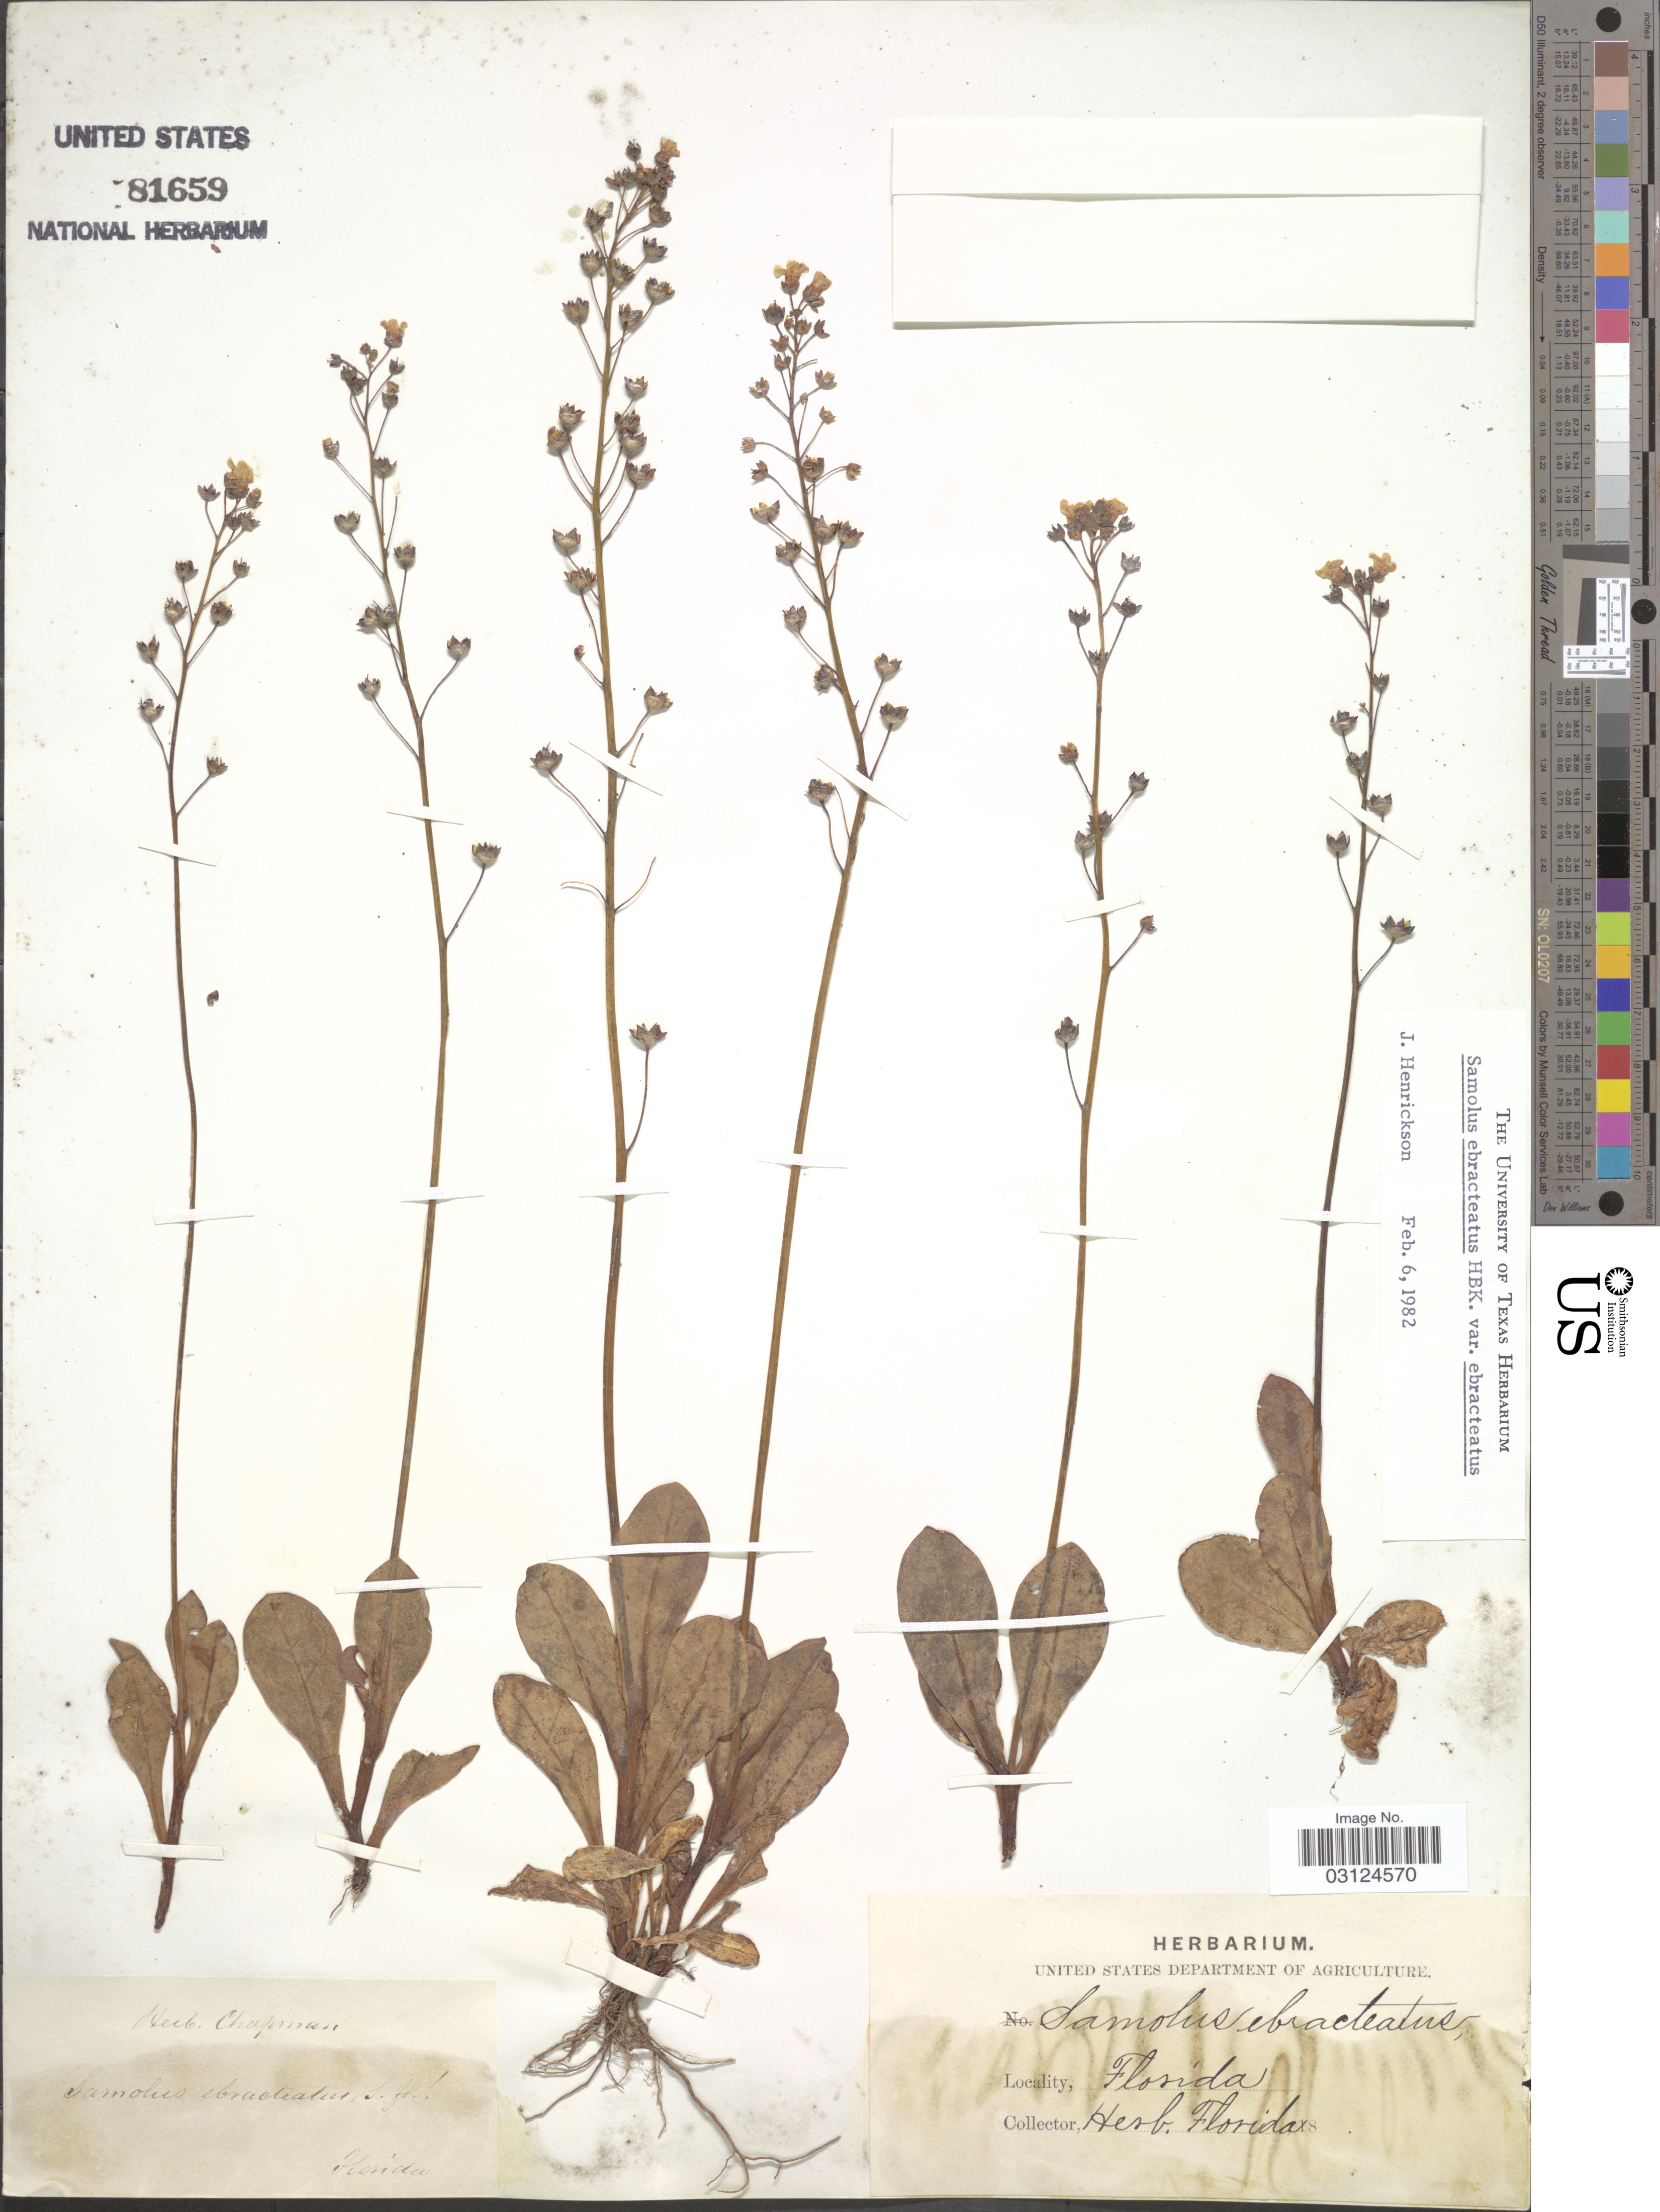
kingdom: Plantae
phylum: Tracheophyta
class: Magnoliopsida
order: Ericales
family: Primulaceae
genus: Samolus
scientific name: Samolus ebracteatus subsp. ebracteatus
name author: Kunth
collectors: ex herb. Chapman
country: United States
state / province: Florida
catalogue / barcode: US 81659